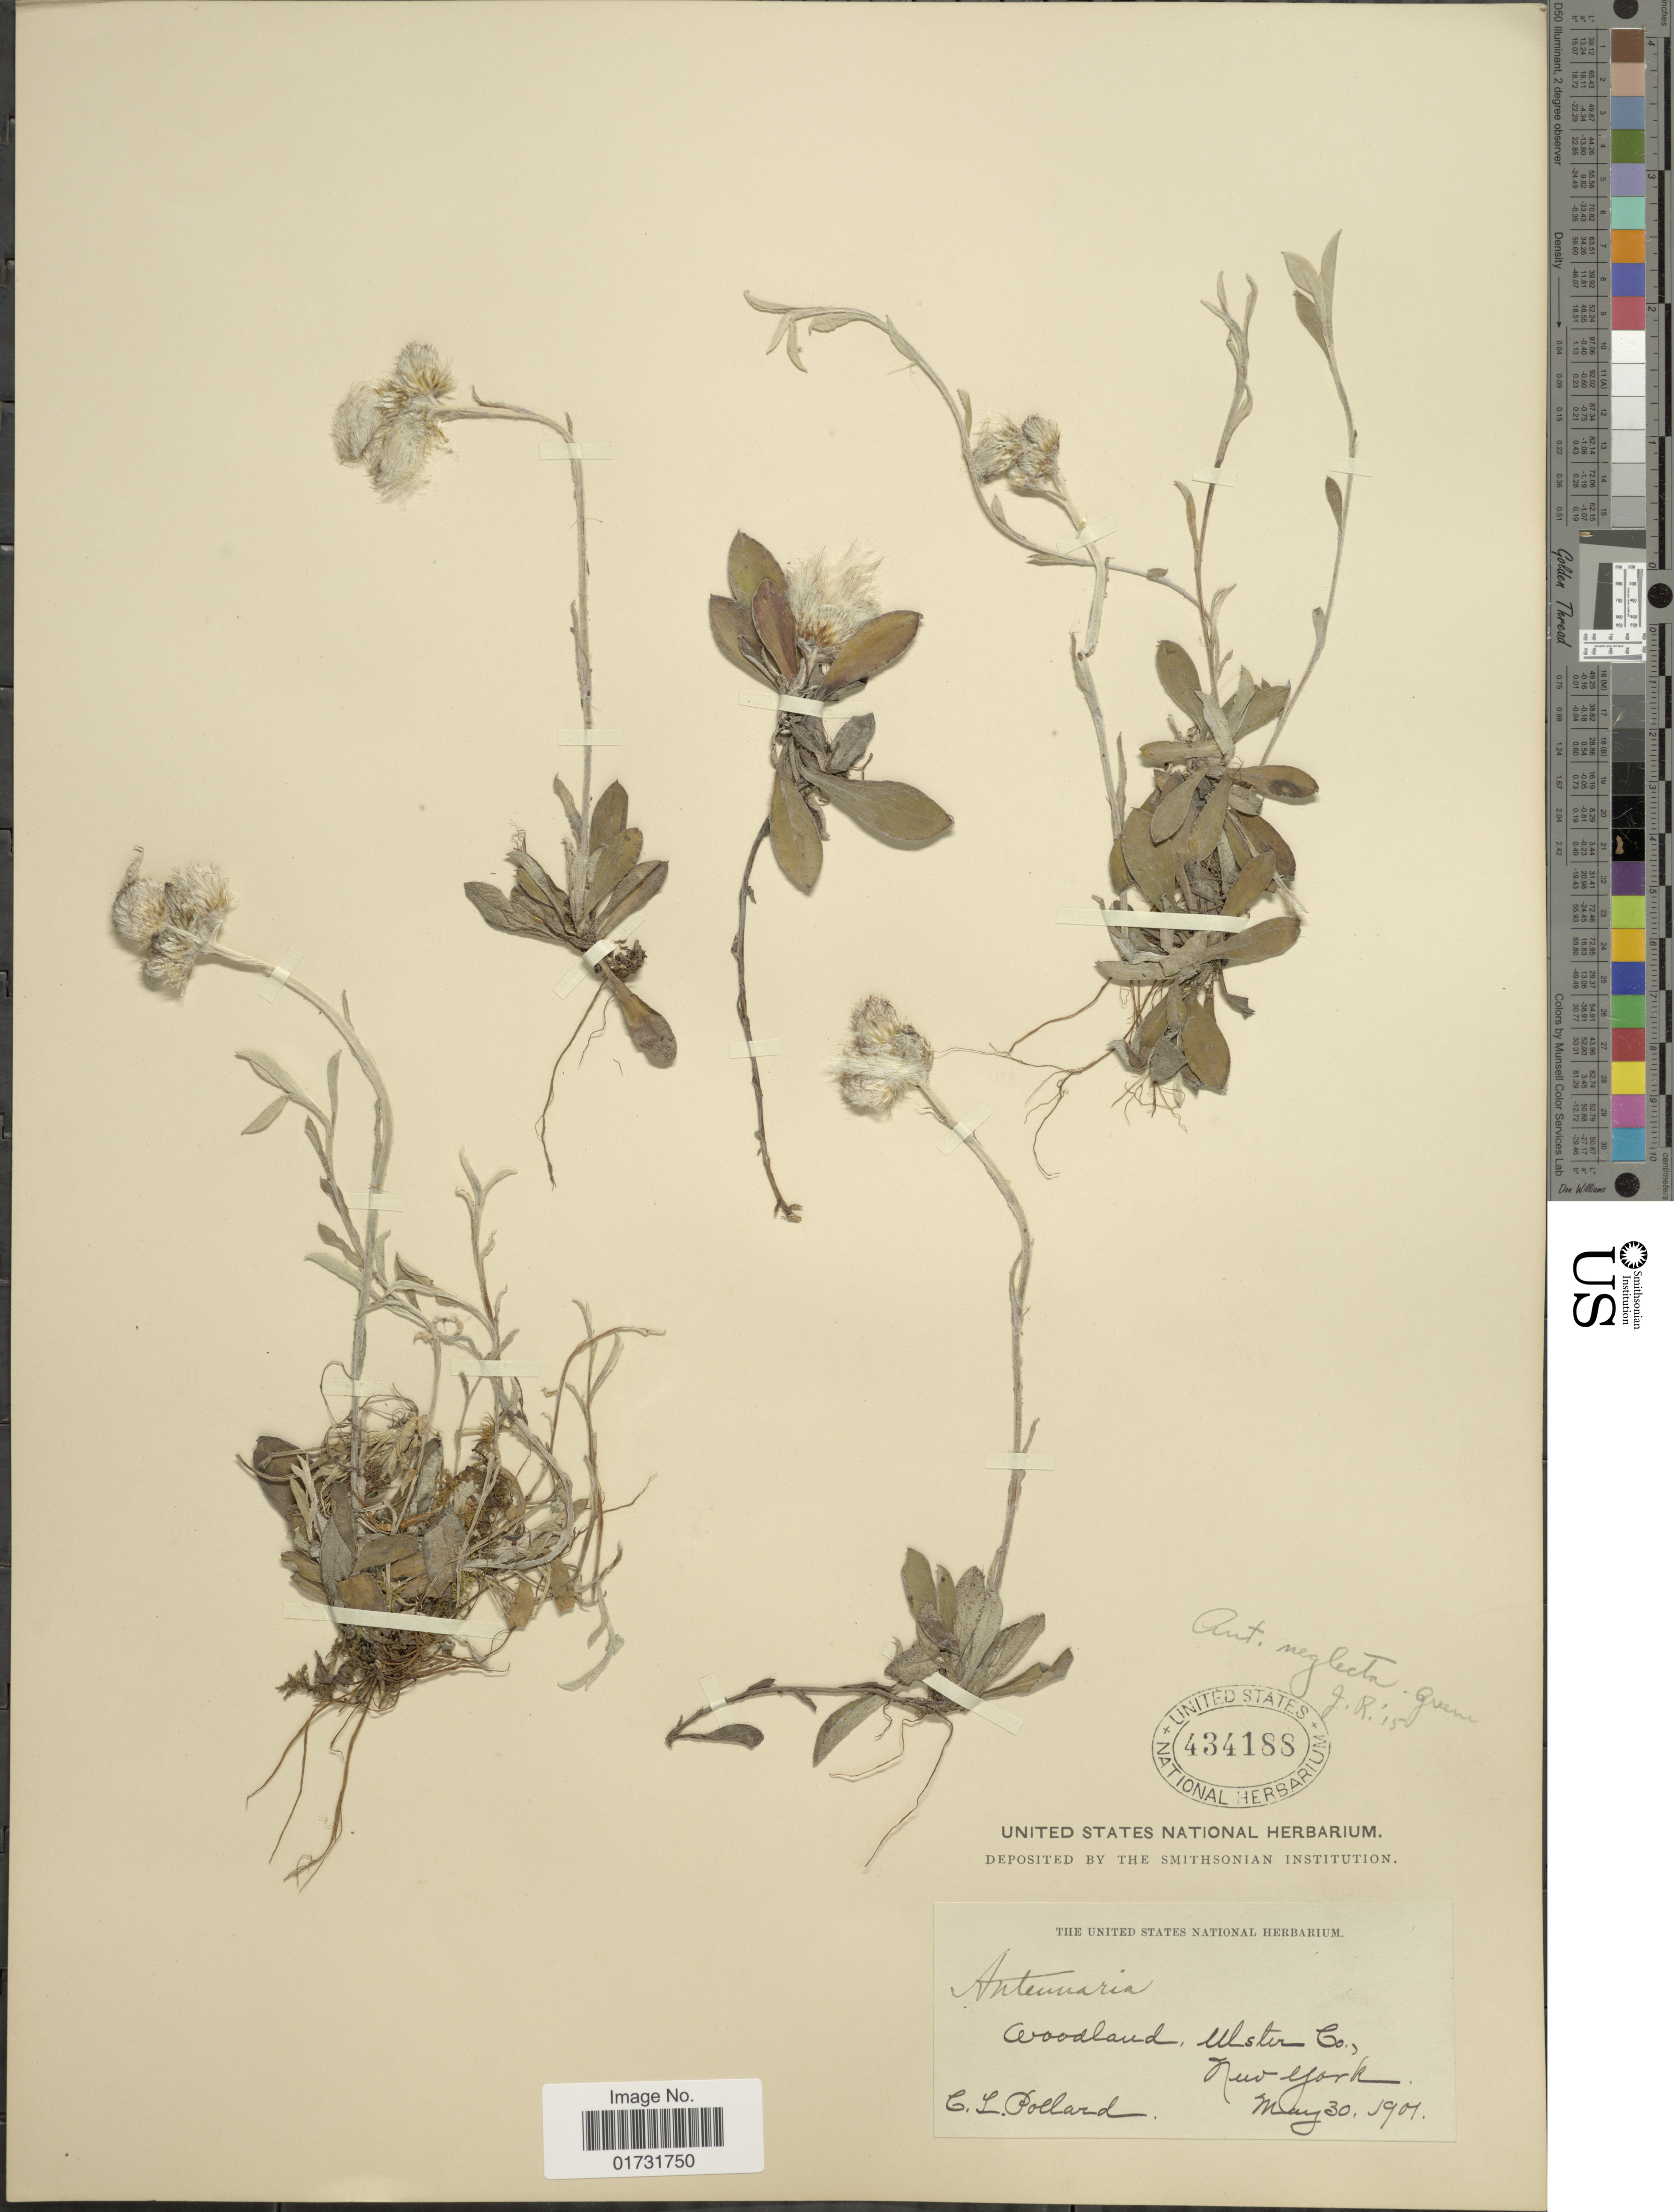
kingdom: Plantae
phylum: Tracheophyta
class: Magnoliopsida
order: Asterales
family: Asteraceae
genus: Antennaria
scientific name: Antennaria neglecta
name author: Greene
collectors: C. L. Pollard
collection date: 1901-05-30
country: United States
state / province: New York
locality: Ulster Co.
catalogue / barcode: US 434188